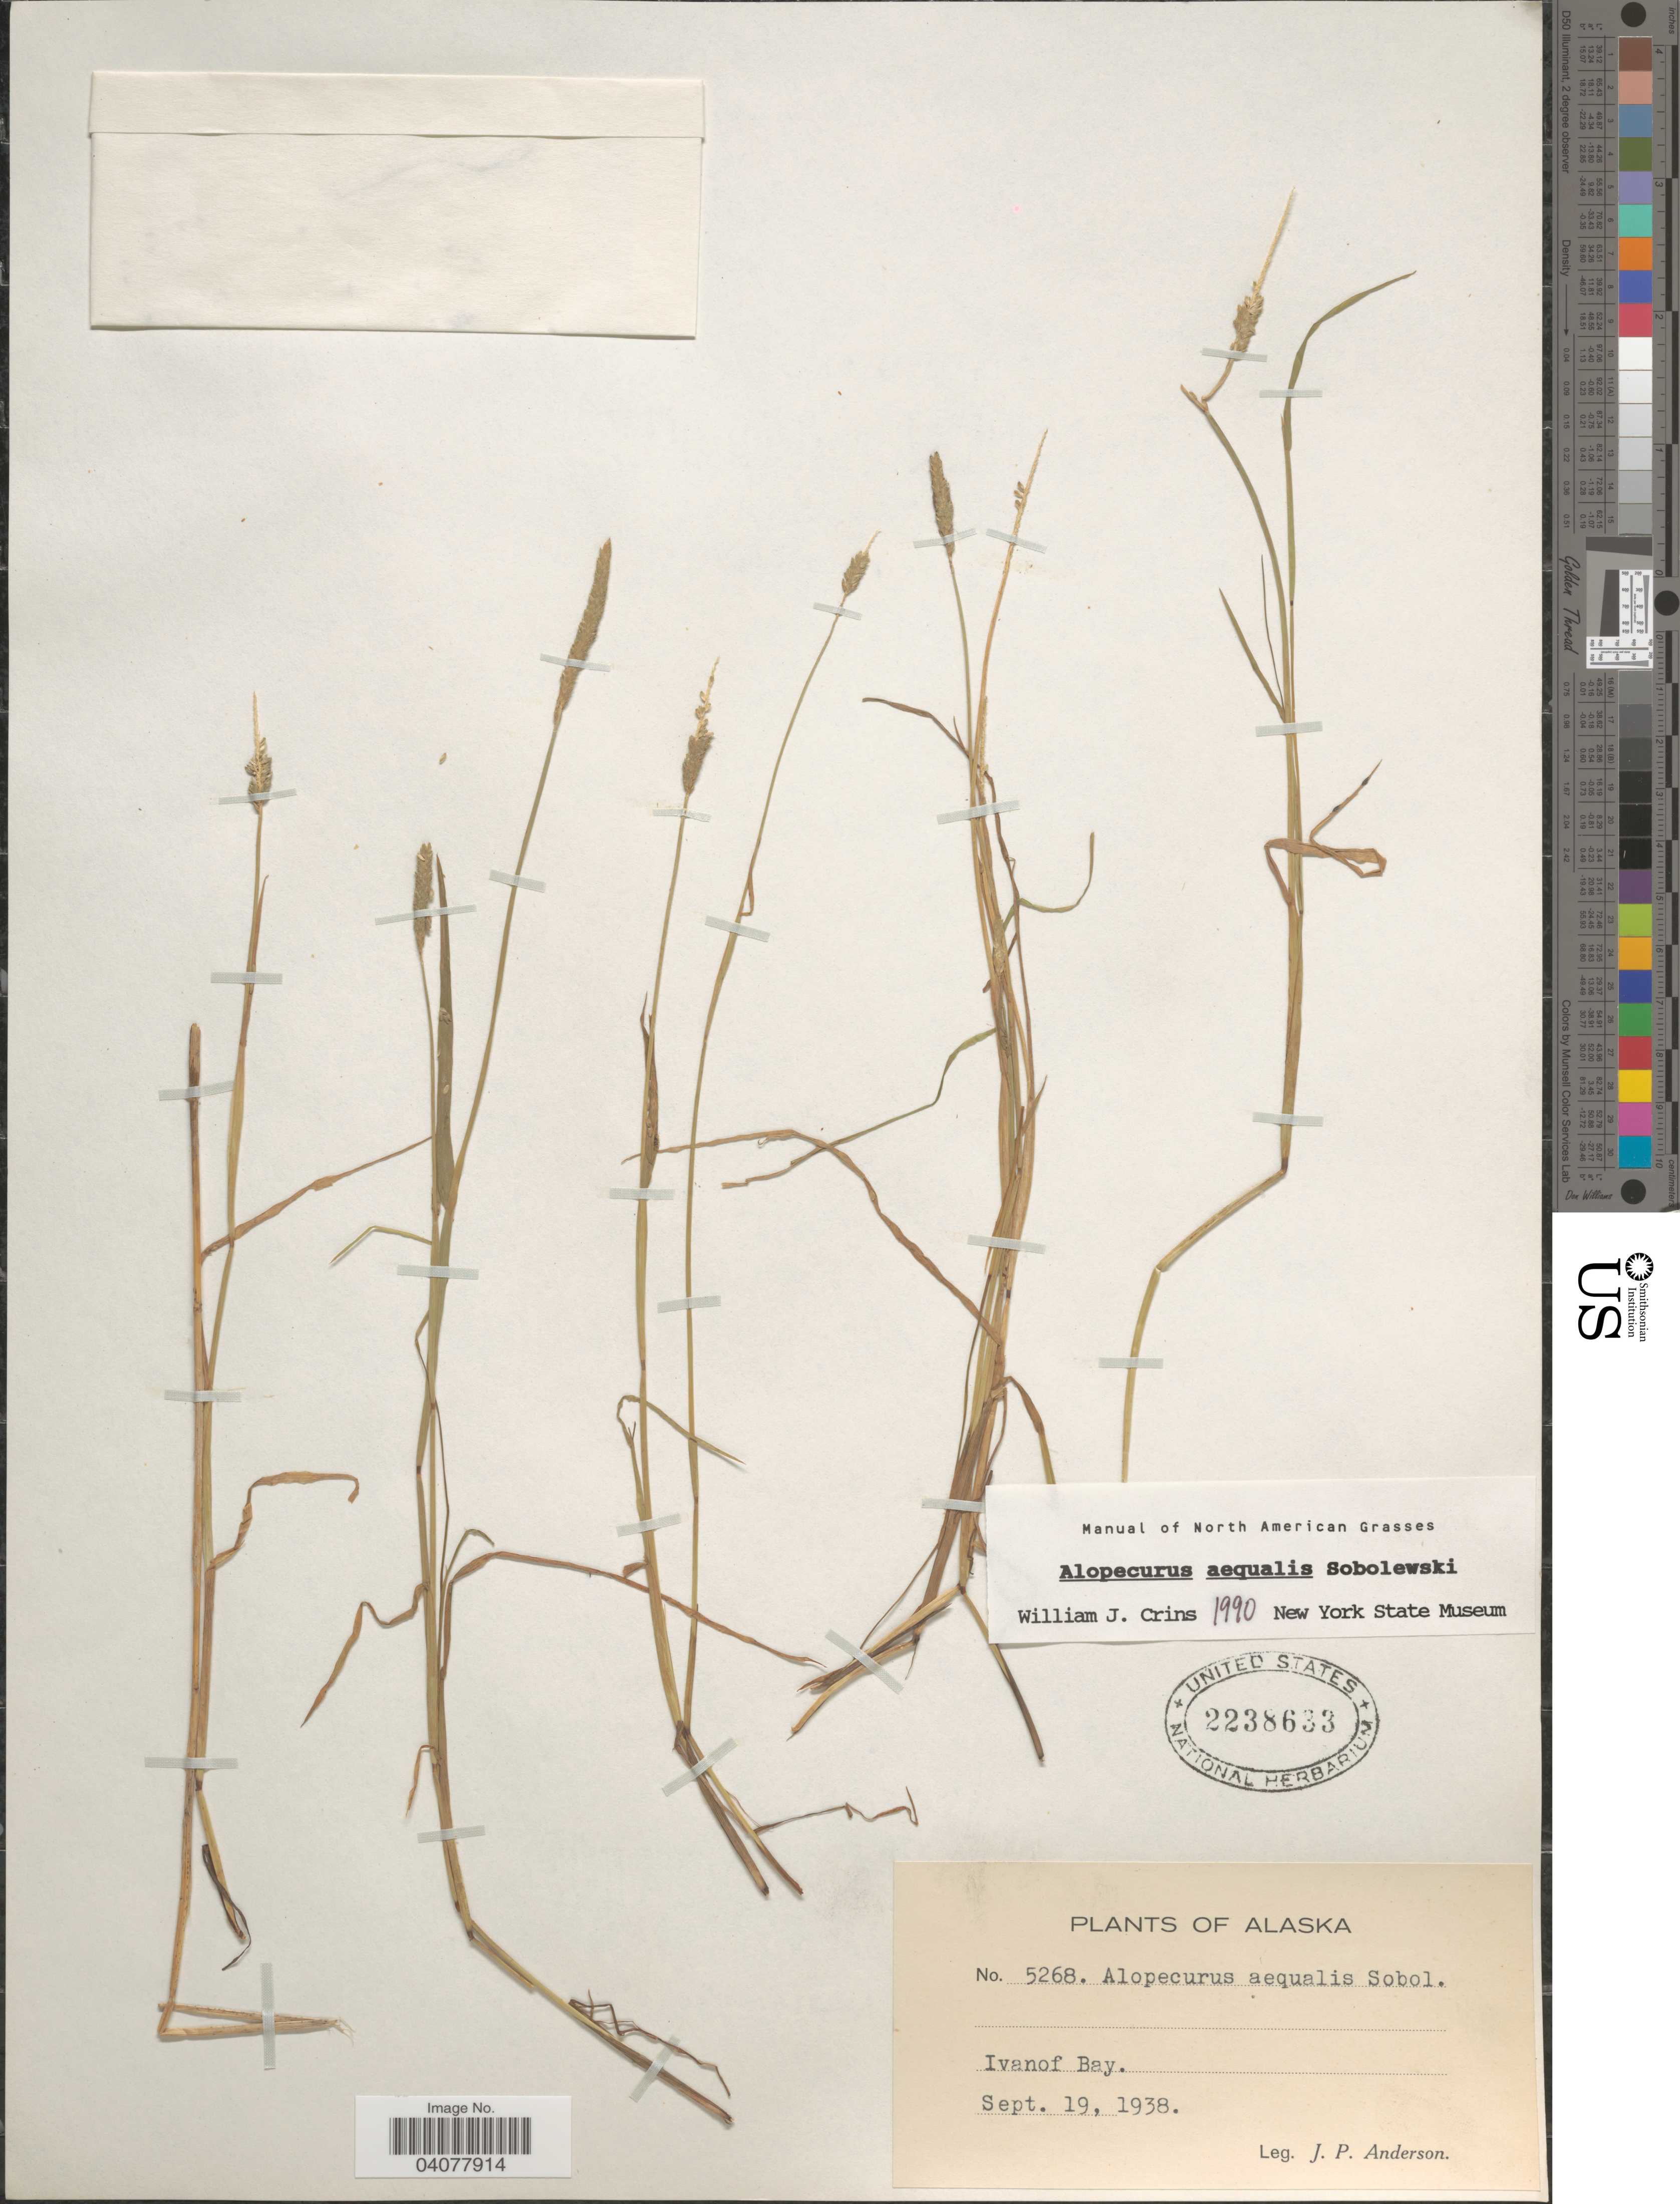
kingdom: Plantae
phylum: Tracheophyta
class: Liliopsida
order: Poales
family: Poaceae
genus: Alopecurus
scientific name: Alopecurus aequalis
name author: Sobol.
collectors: J. P. Anderson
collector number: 5268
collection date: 1938-09-19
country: United States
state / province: Alaska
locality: Ivanof Bay.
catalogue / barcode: US 2238633